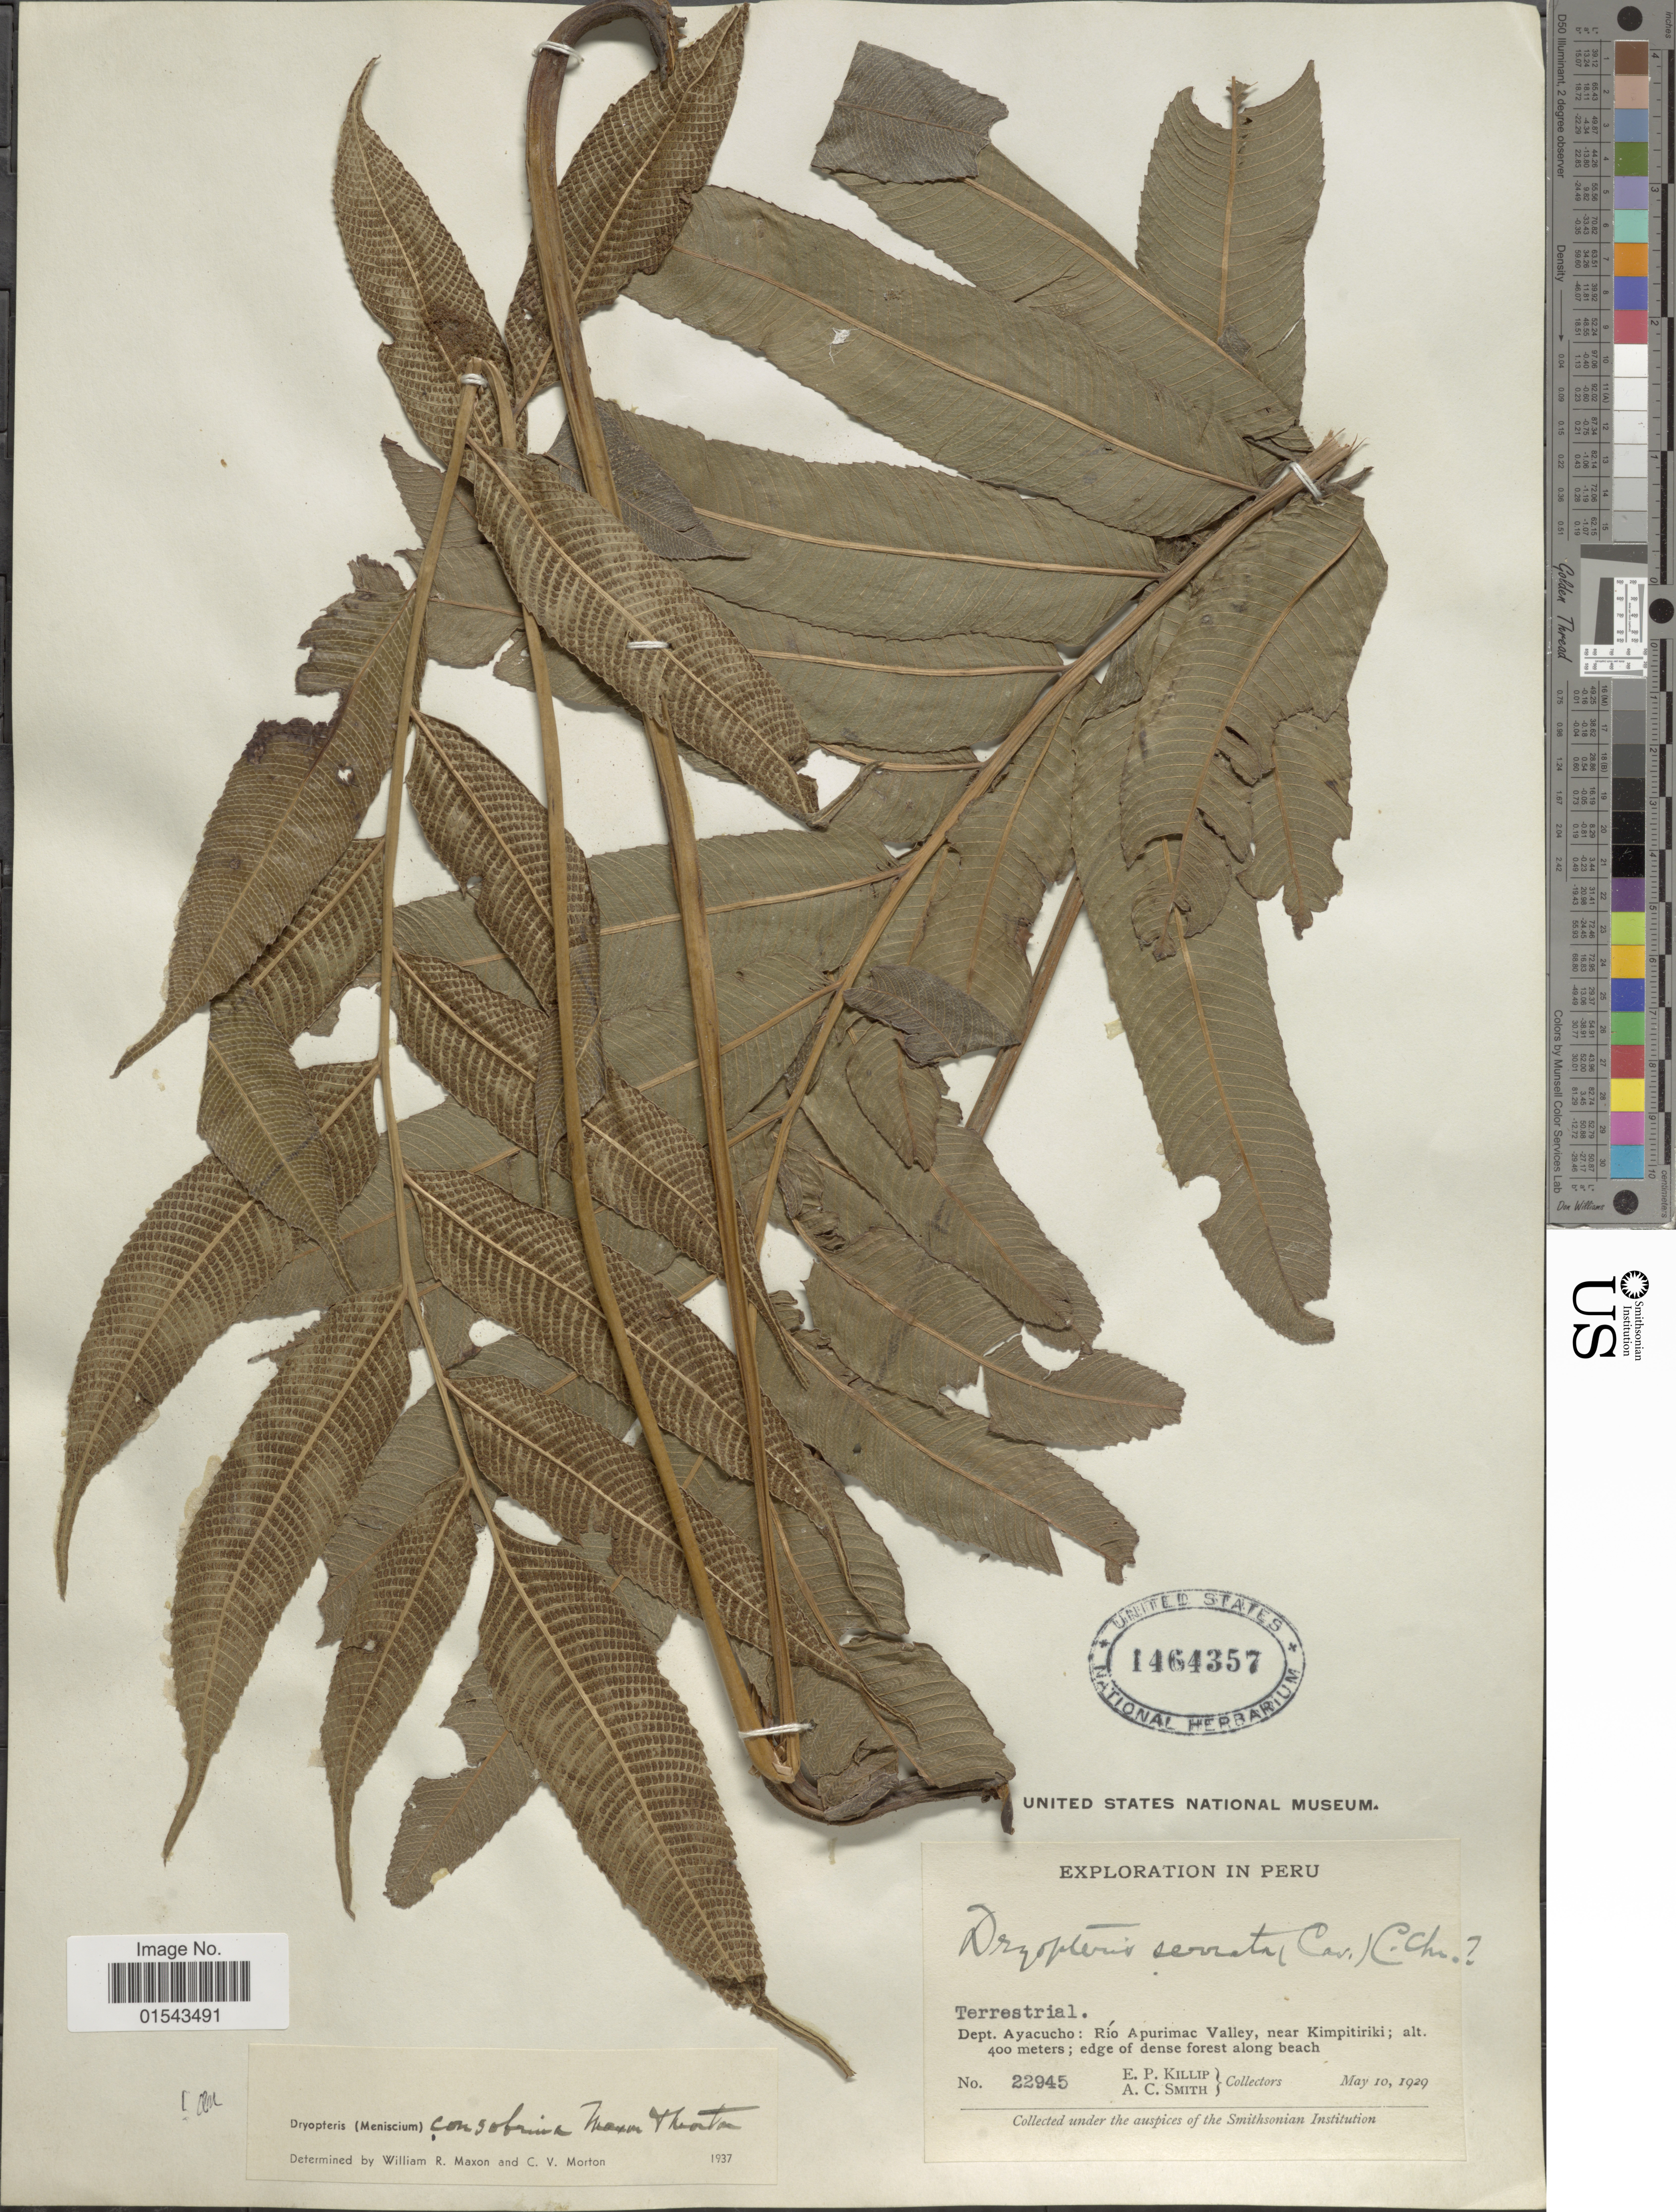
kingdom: Plantae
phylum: Tracheophyta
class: Polypodiopsida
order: Polypodiales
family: Thelypteridaceae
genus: Meniscium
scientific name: Meniscium consobrinum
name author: (Maxon & C.V. Morton) Pic. Serm.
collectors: E. P. Killip & A. C. Smith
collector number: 22945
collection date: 1929-05-10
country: Peru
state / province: Ayacucho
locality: Río Apurimac Valley, near Kimpitiriki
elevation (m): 400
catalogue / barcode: US 1464357